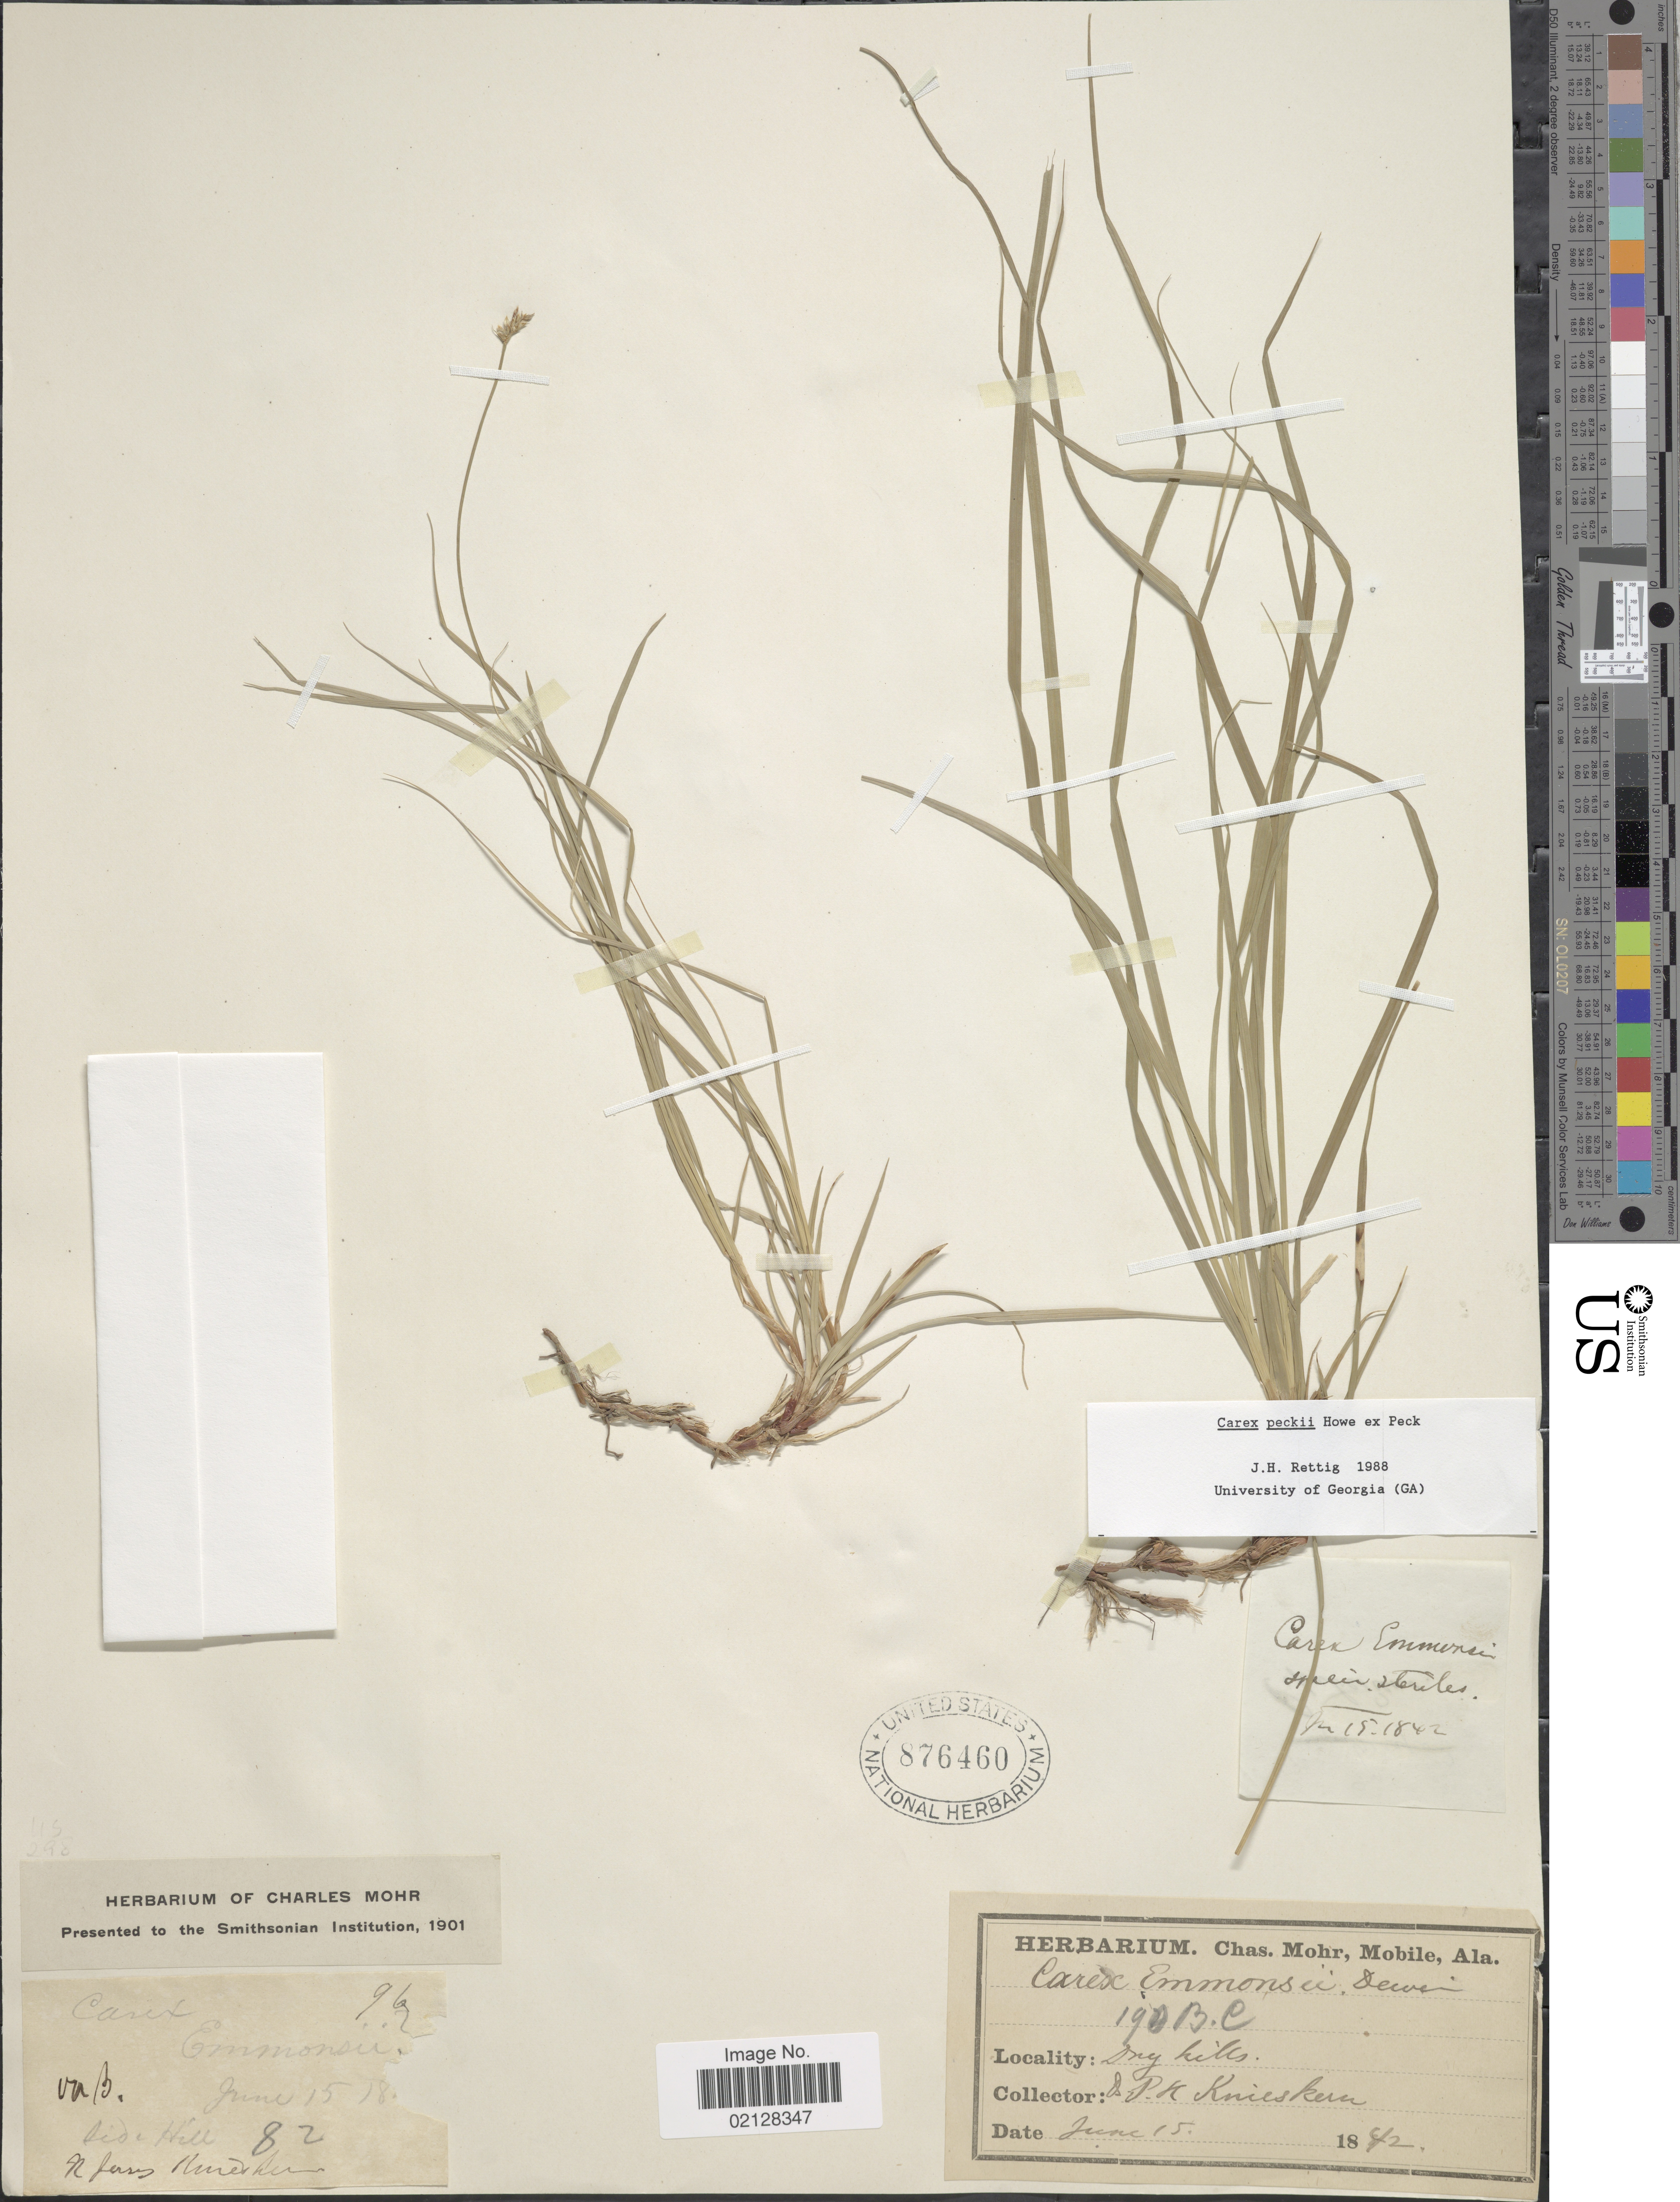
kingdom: Plantae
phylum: Tracheophyta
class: Liliopsida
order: Poales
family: Cyperaceae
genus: Carex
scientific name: Carex peckii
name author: Howe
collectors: P. D. Knieskern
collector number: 190B.C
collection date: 1842-06-15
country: United States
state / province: New Jersey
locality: Dry hills, side Hill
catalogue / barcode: US 876460